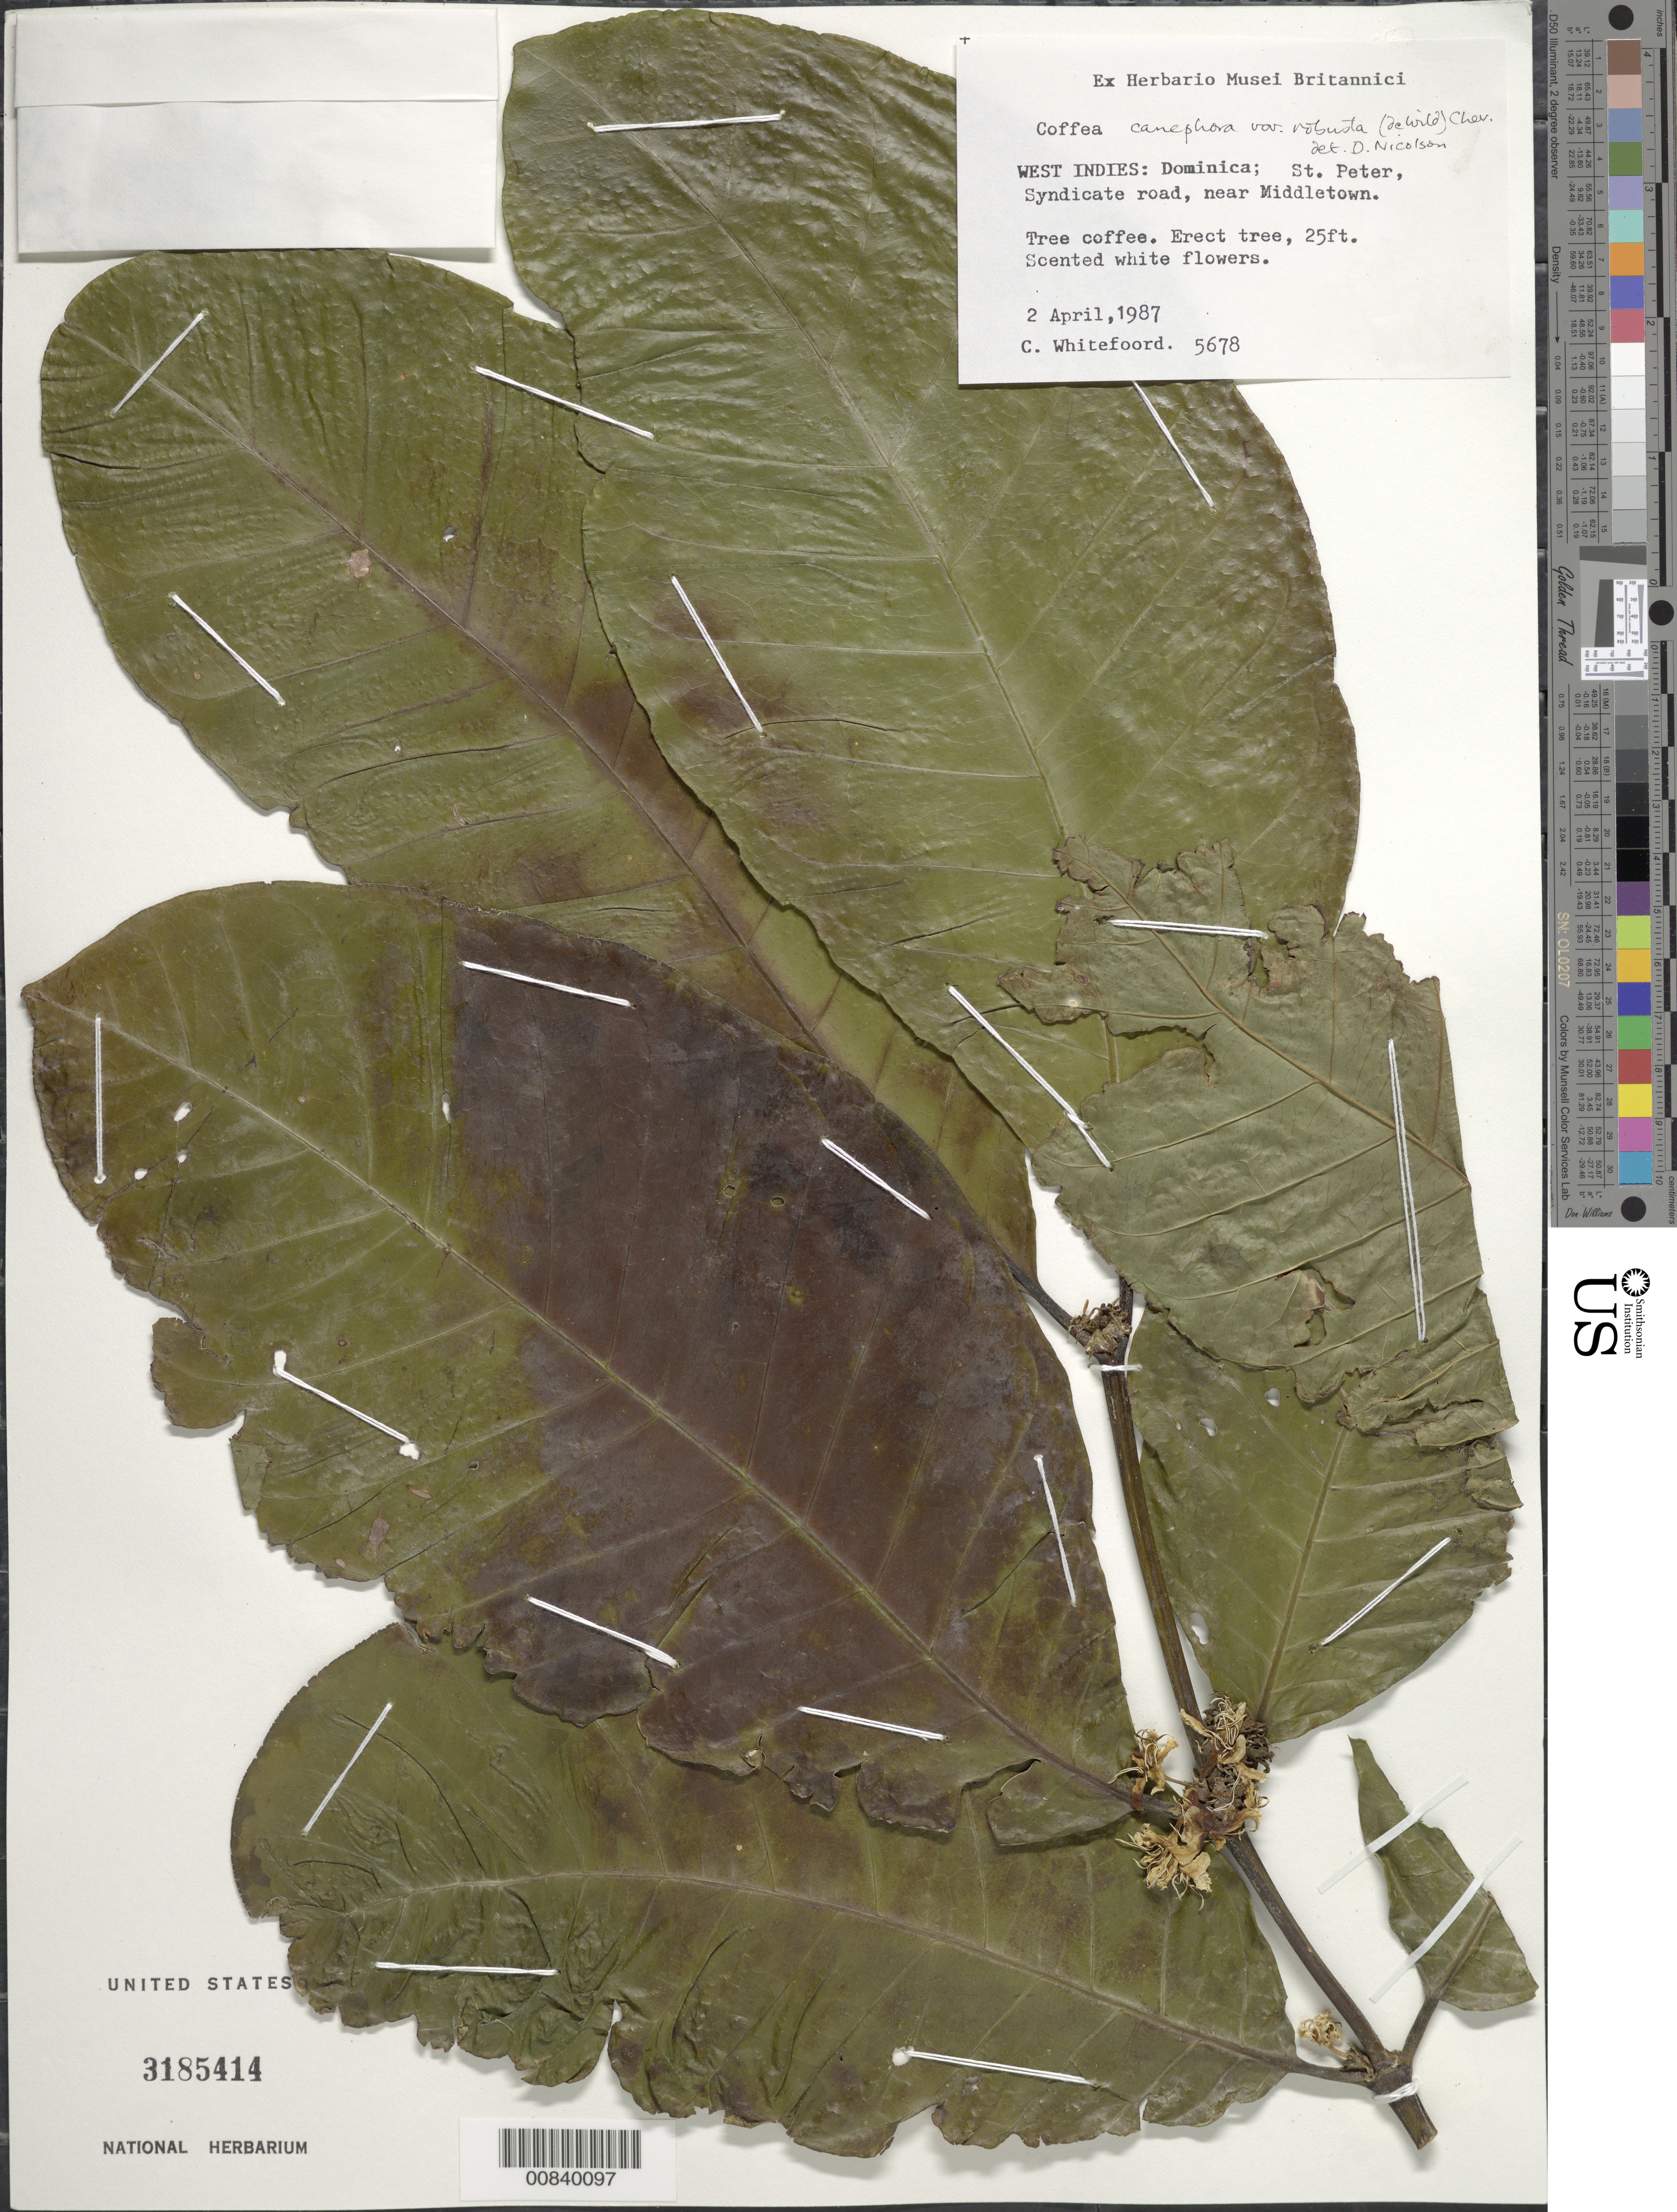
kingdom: Plantae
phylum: Tracheophyta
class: Magnoliopsida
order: Gentianales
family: Rubiaceae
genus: Coffea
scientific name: Coffea canephora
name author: Pierre ex A. Cunn.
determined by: Nicolson, Dan H.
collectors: C. Whitefoord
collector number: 5678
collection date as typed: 02 Apr 1987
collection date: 1987-04-02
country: Dominica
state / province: St. Peter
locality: Sydicate road, near Middletown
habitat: Along road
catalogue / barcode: US 3185414